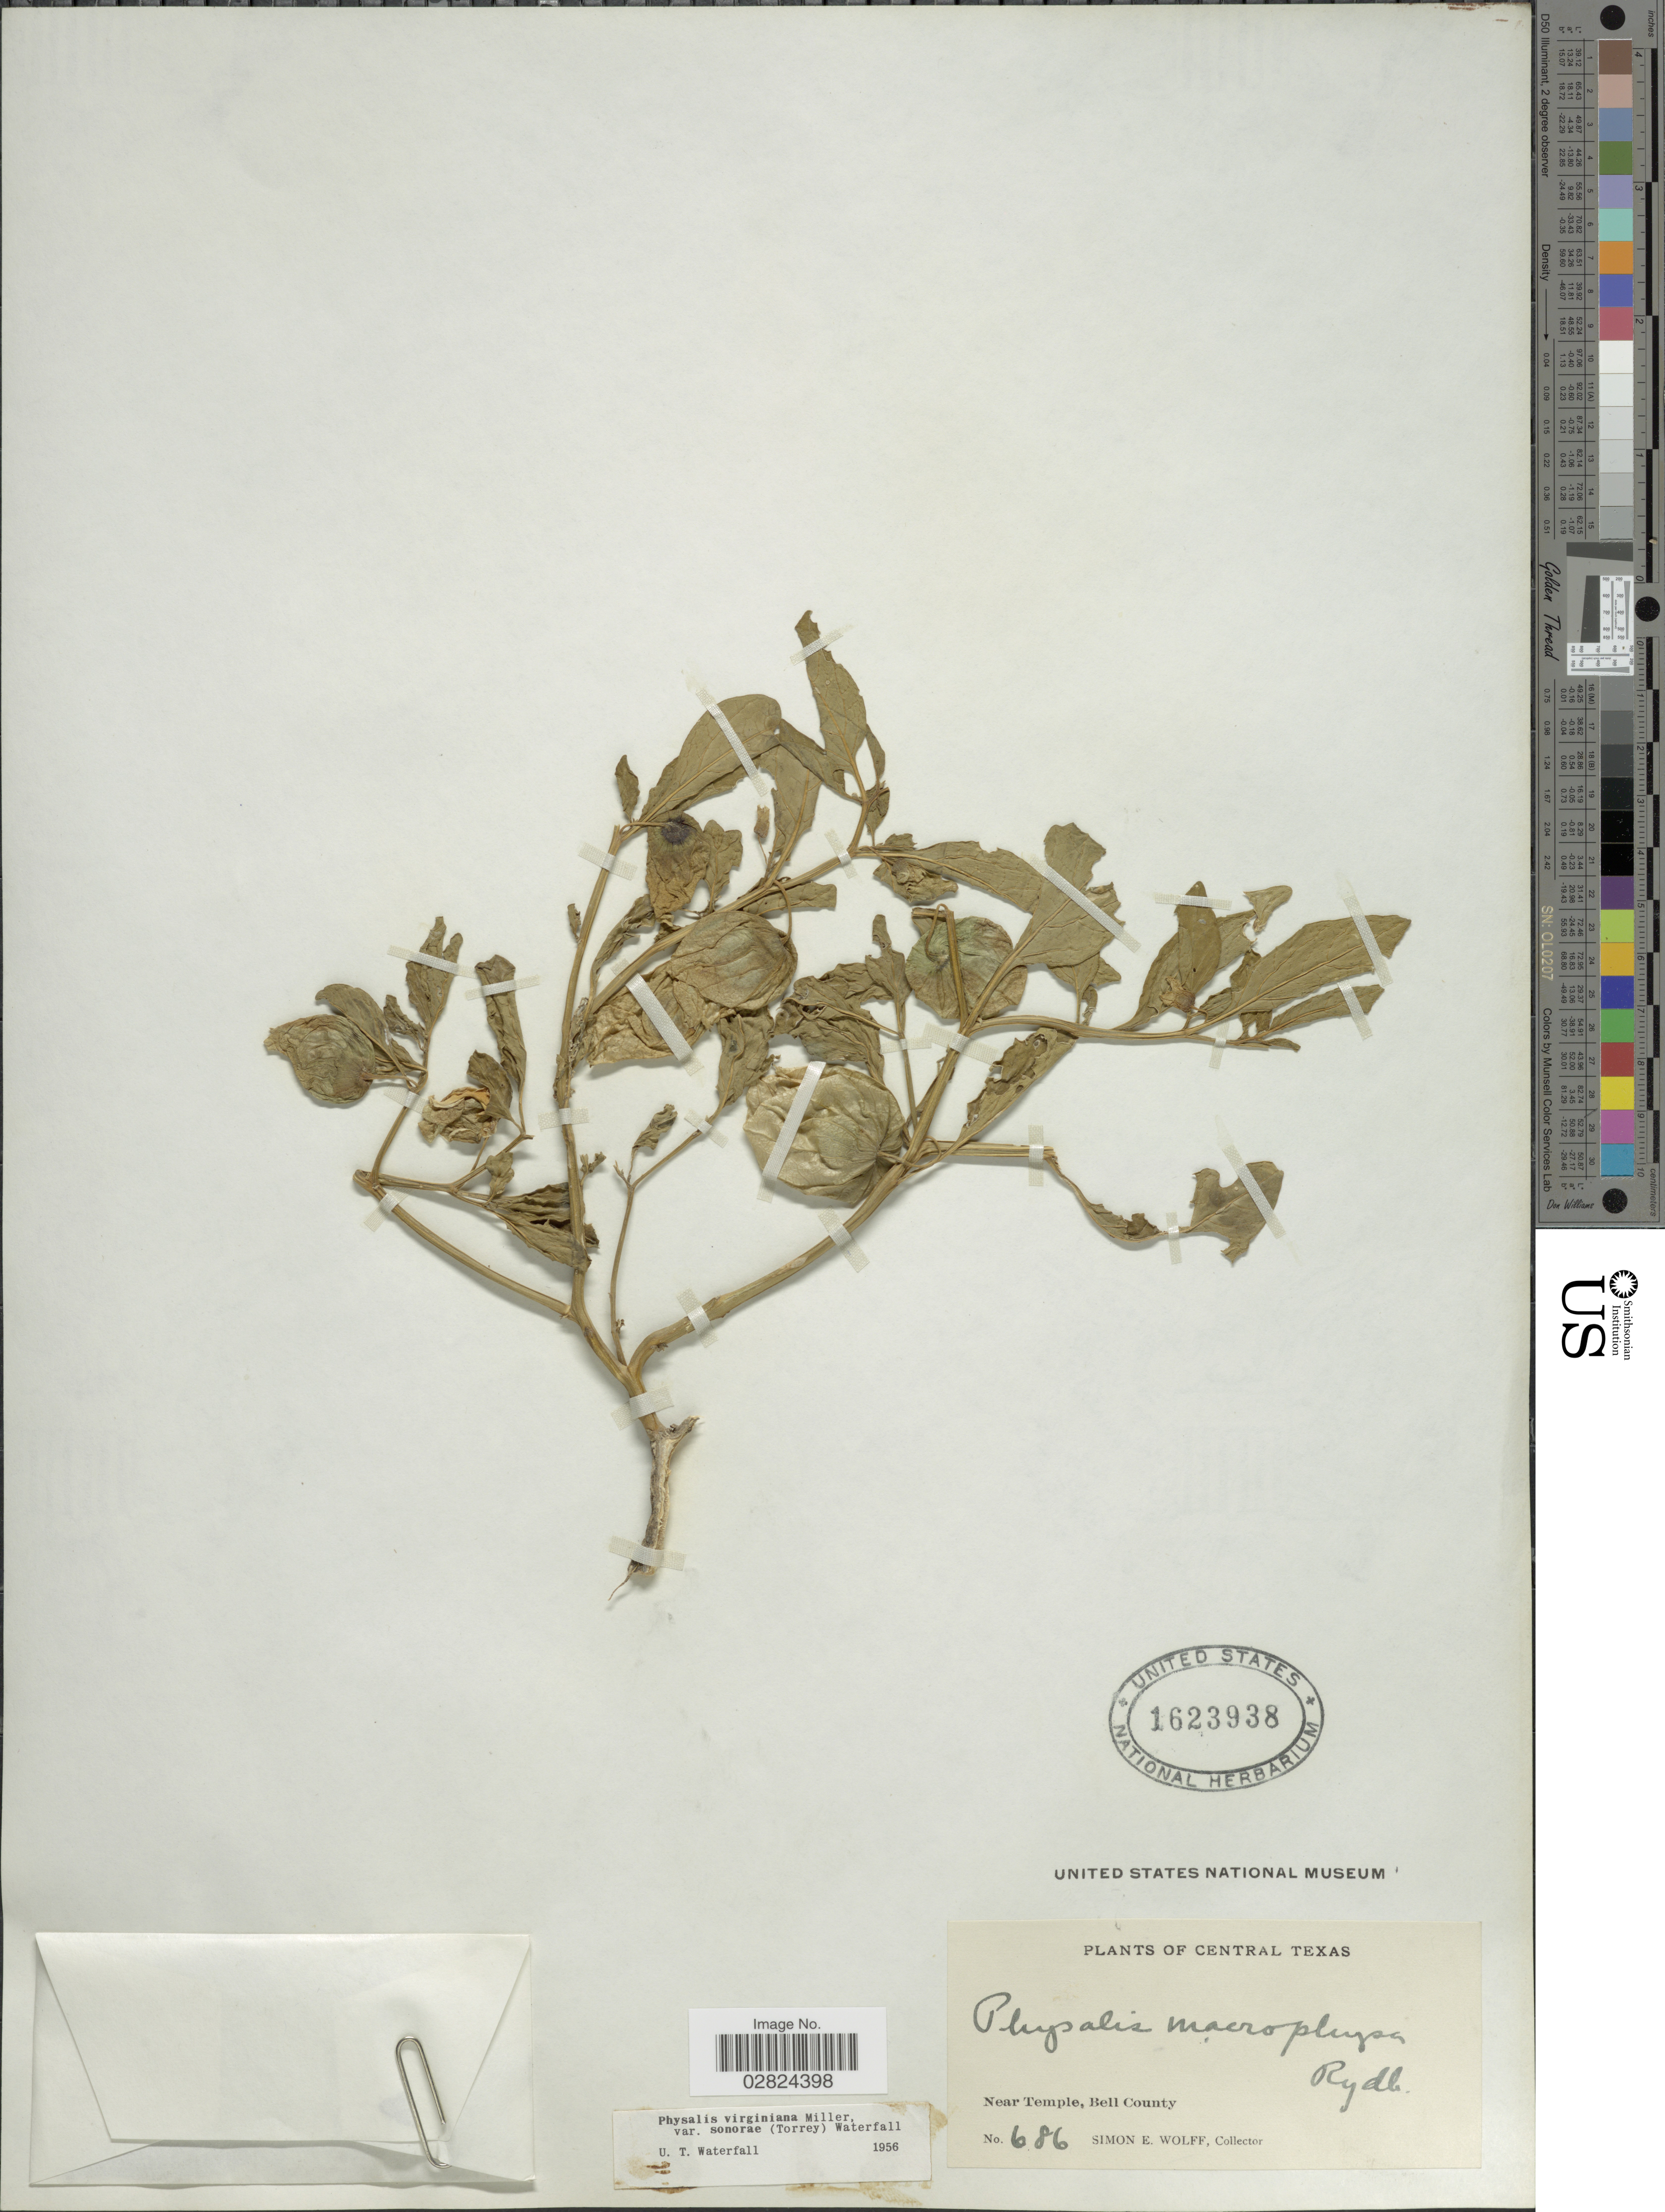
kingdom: Plantae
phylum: Tracheophyta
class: Magnoliopsida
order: Solanales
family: Solanaceae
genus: Physalis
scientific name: Physalis virginiana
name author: Mill.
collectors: S. E. Wolff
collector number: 686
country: United States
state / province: Texas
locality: Central Texas, near Temple, Bell County.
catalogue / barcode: US 1623938